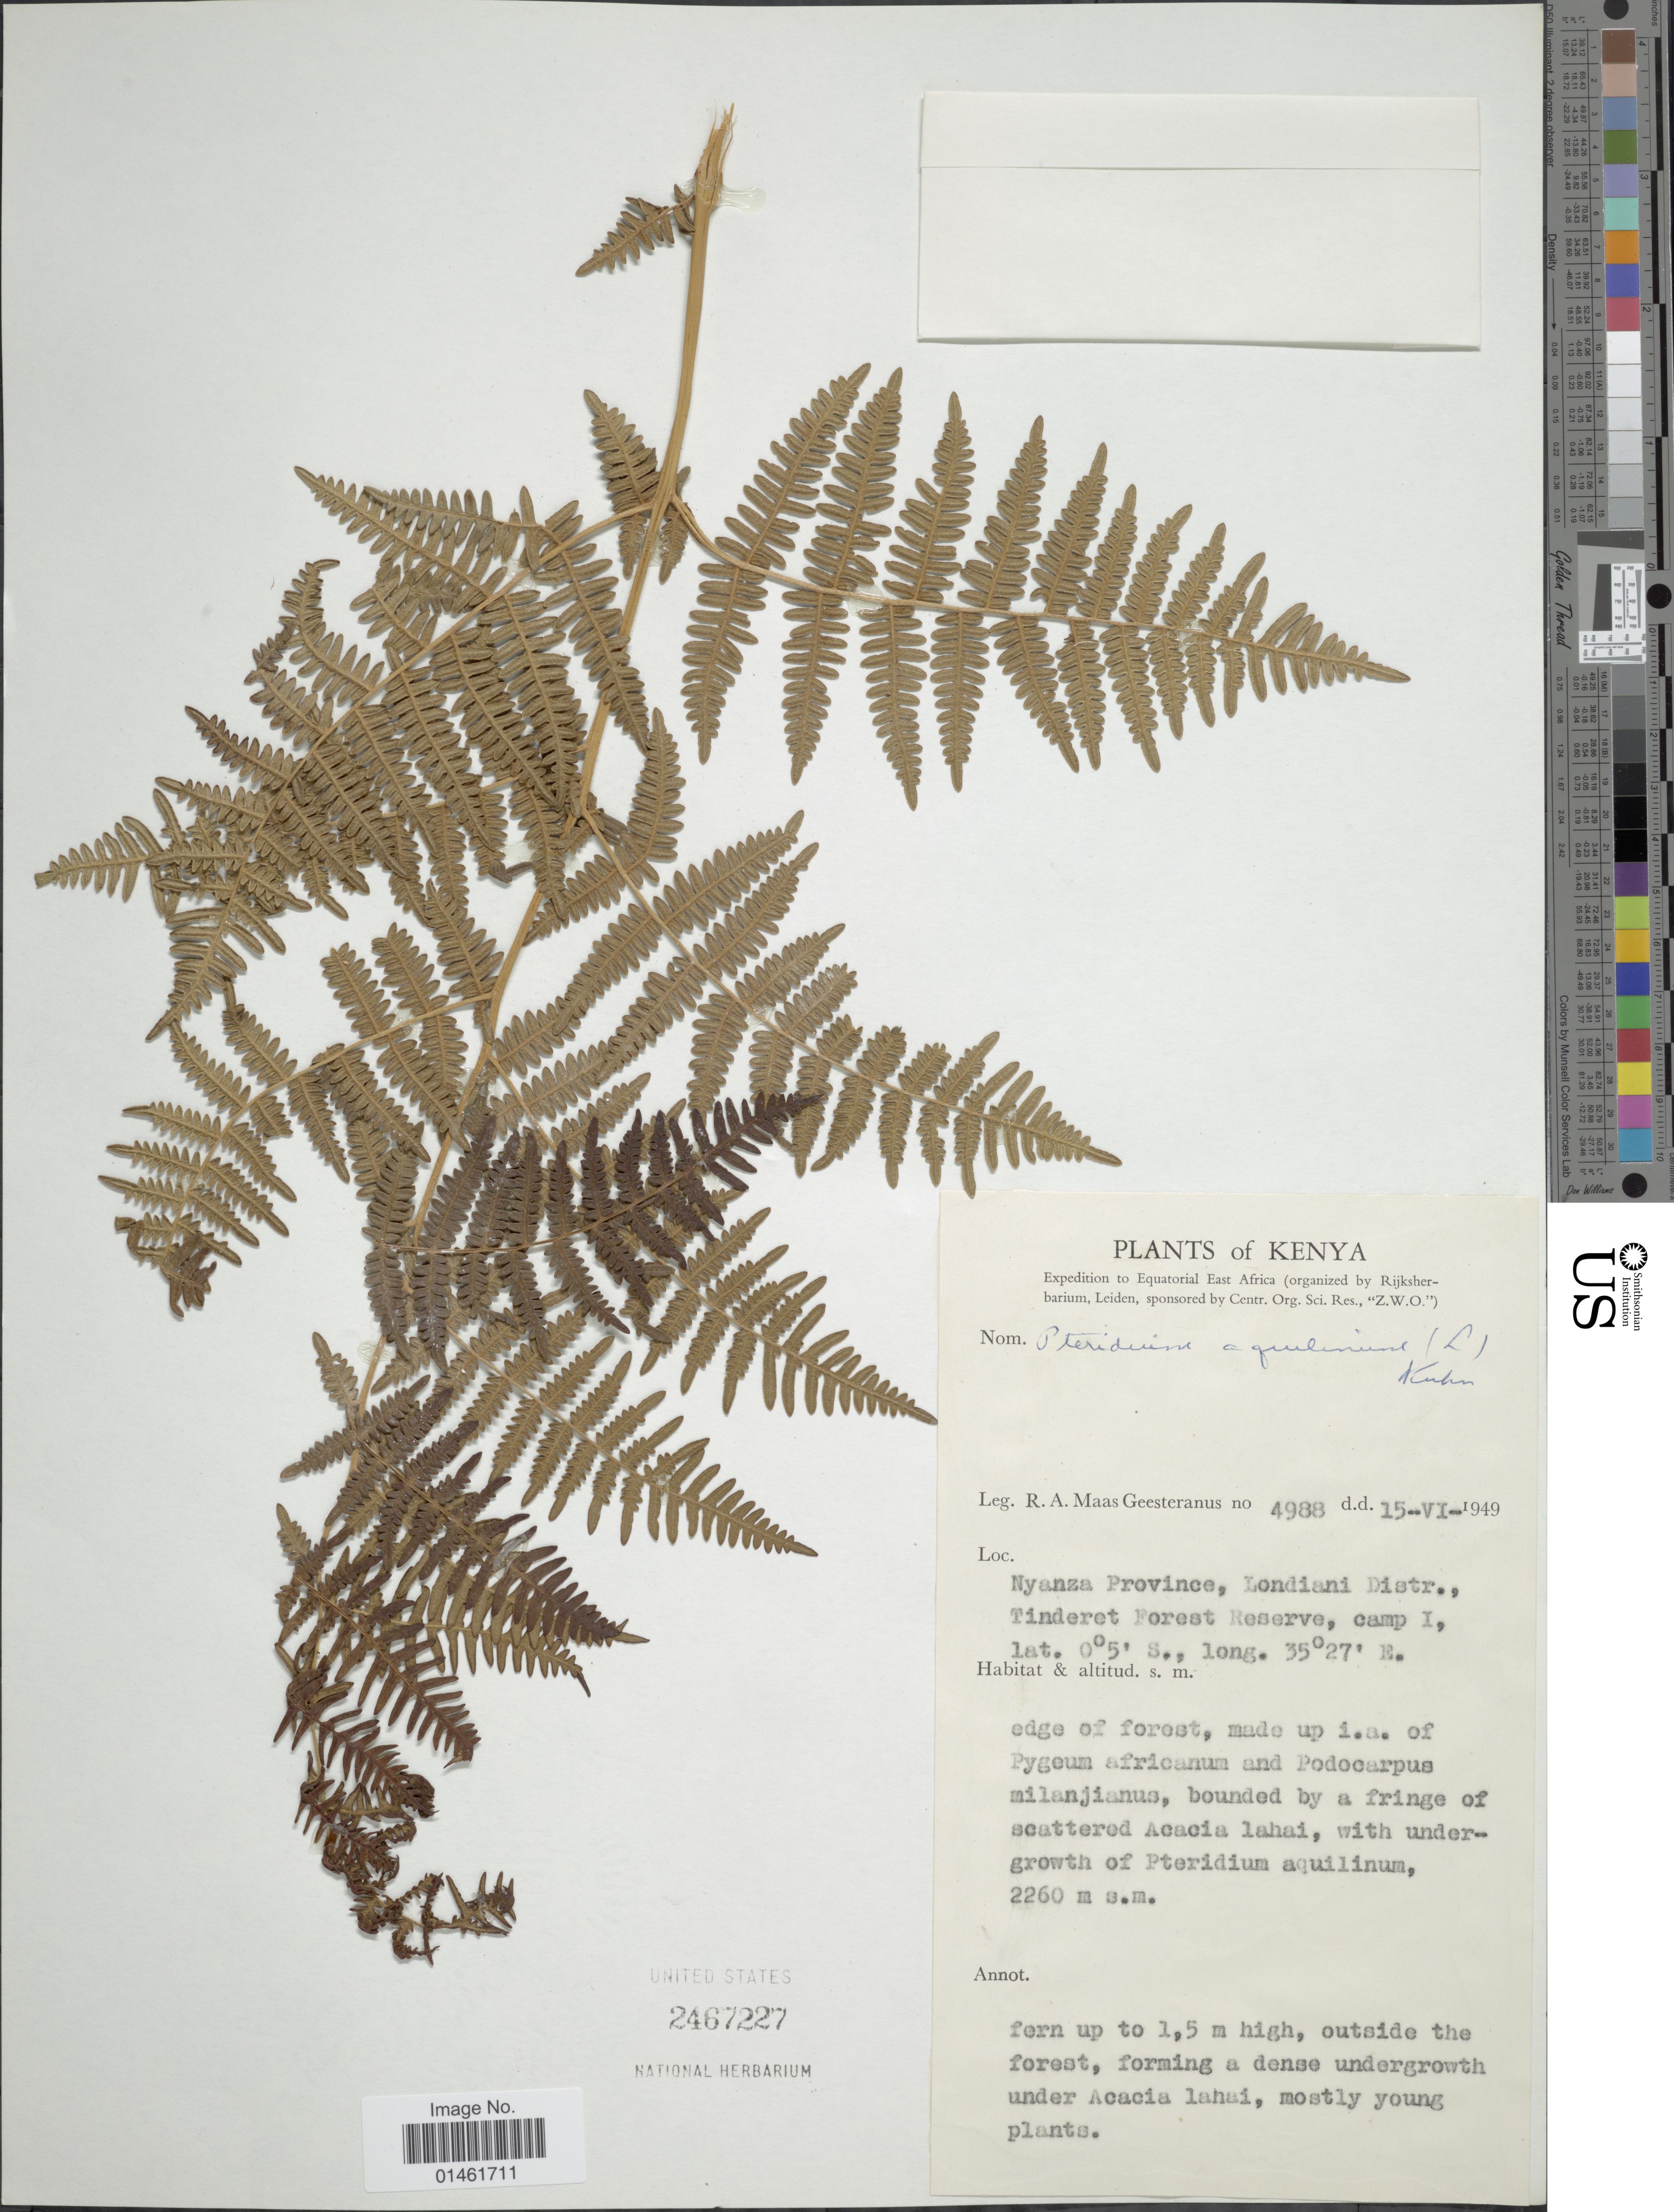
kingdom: Plantae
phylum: Tracheophyta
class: Polypodiopsida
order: Polypodiales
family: Dennstaedtiaceae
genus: Pteridium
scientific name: Pteridium aquilinum var. typicum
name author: R.M. Tryon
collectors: R. A. Maas Geesteranus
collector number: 4988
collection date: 1949-06-15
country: Kenya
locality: Nyanza Province, Londiani Distr., Tinderet Forest Reserve, camp 1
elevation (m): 2260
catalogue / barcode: US 2467227